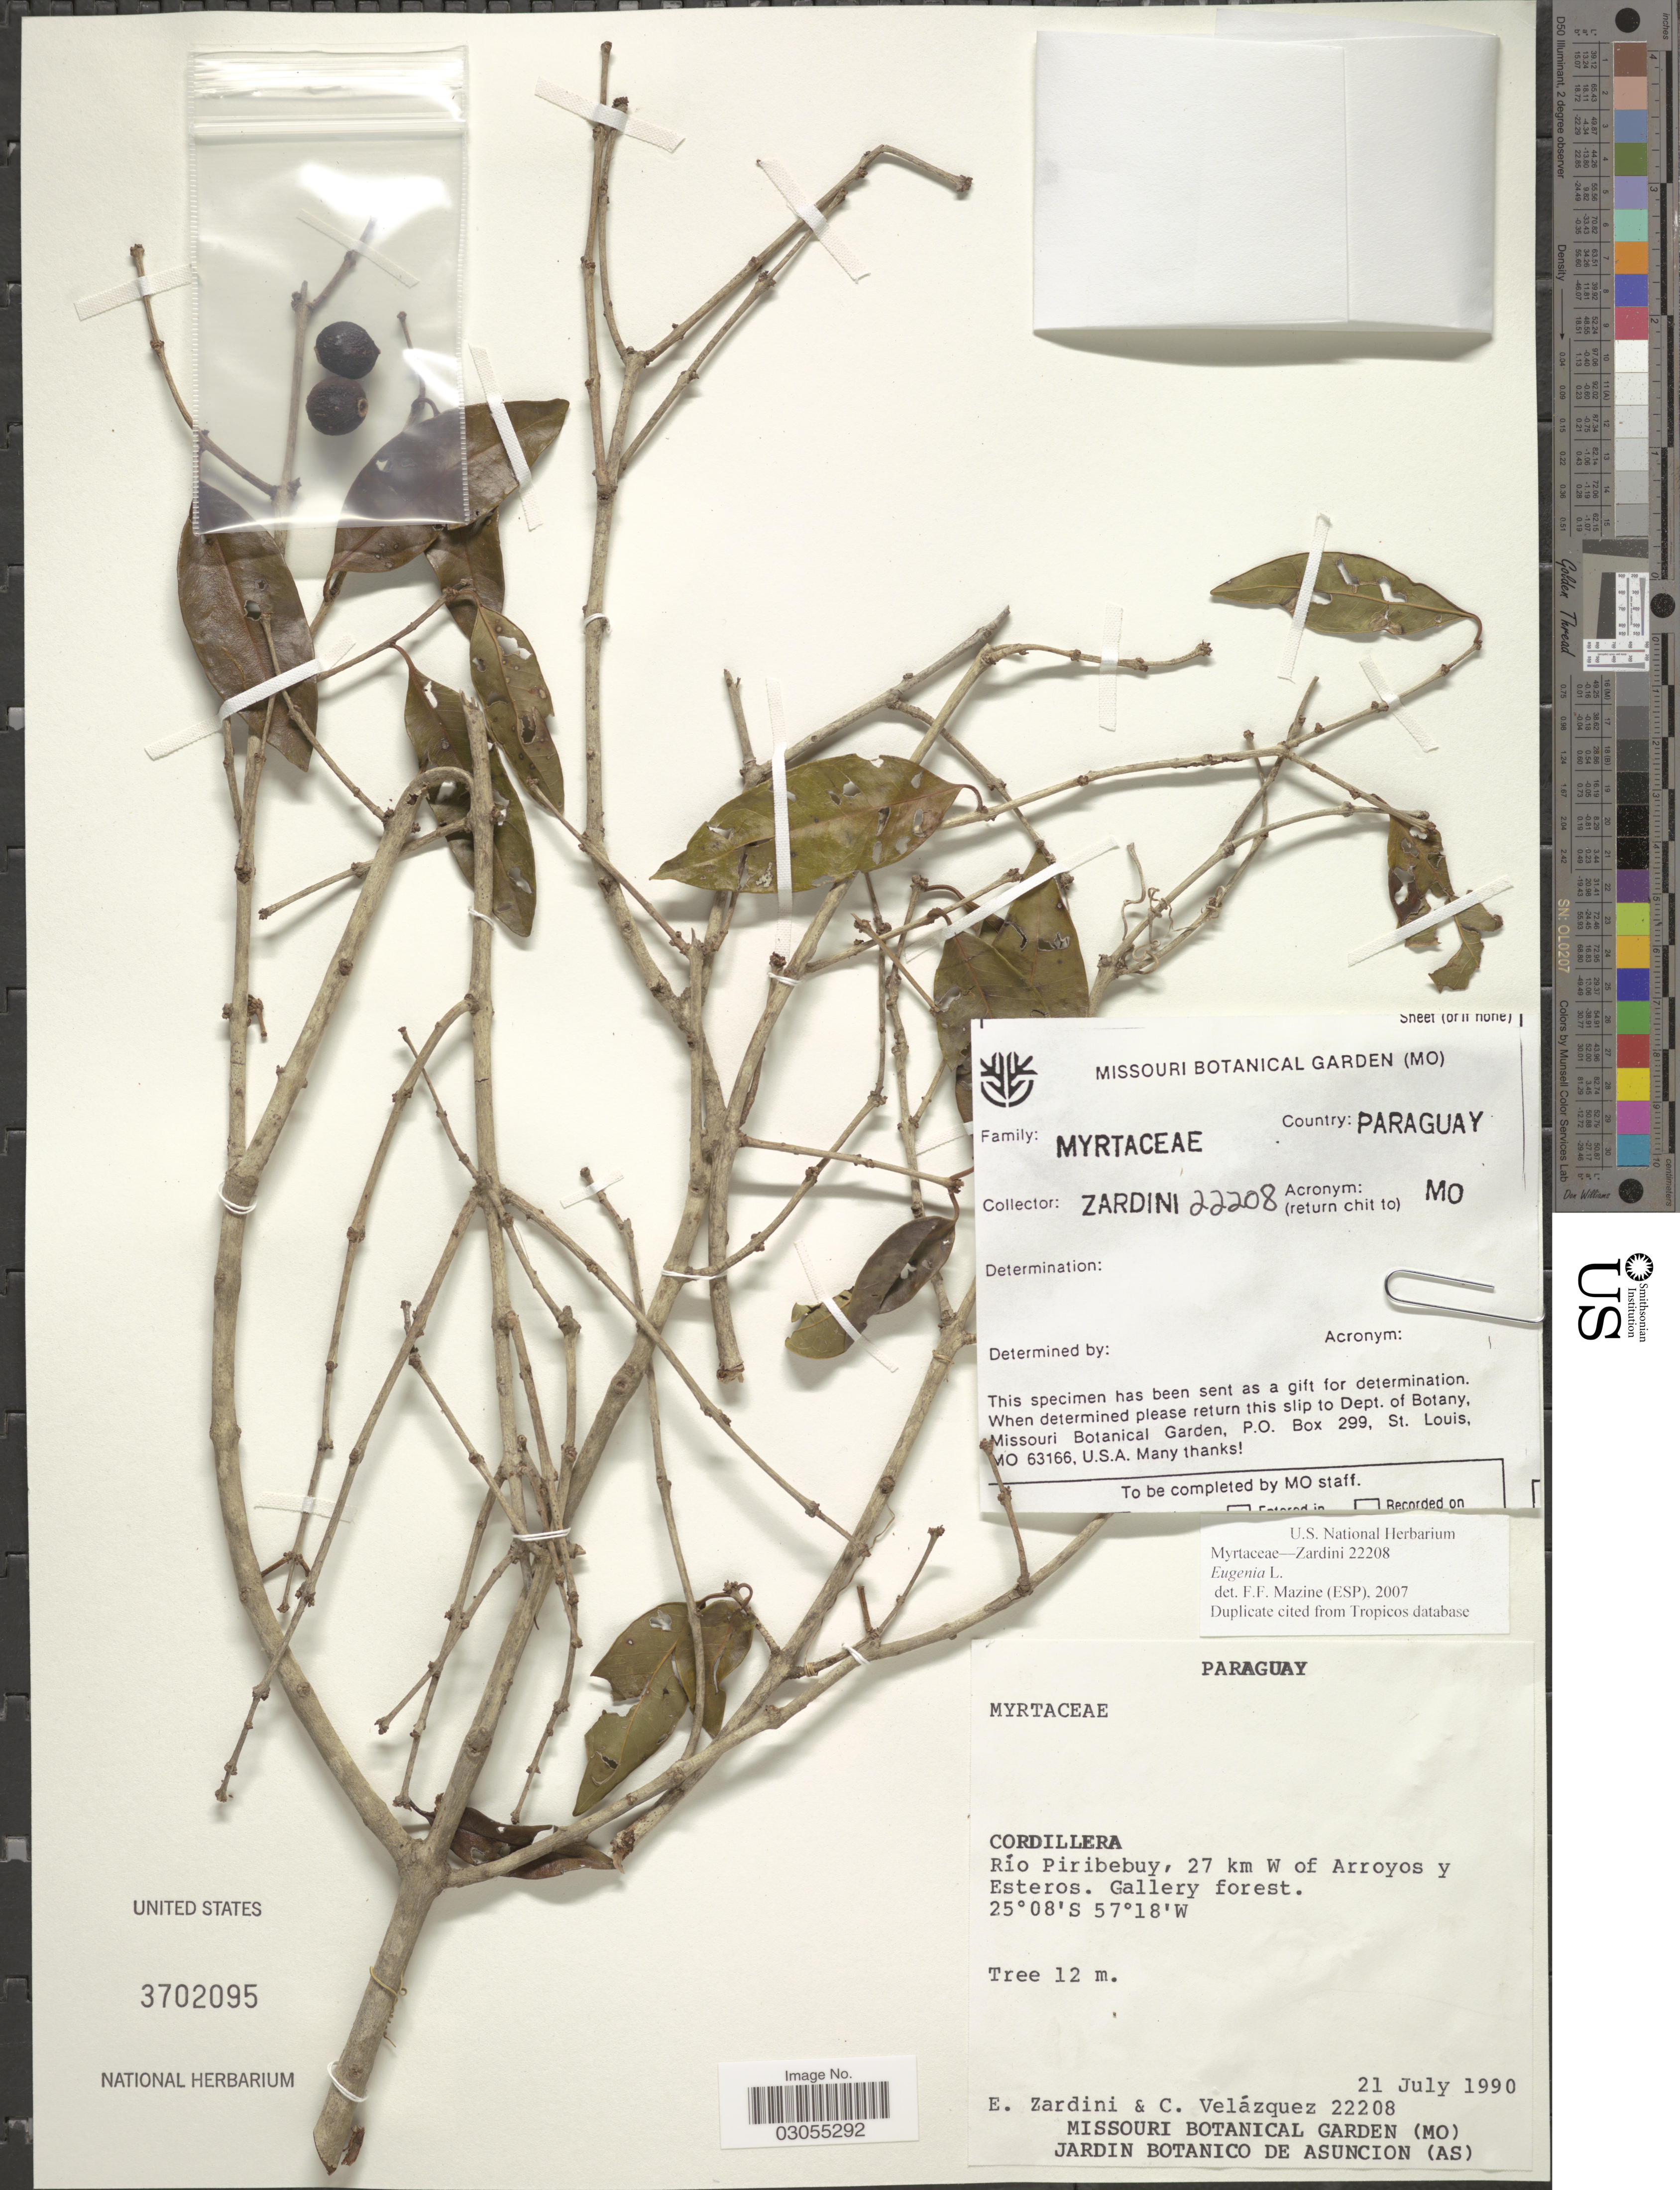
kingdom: Plantae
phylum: Tracheophyta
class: Magnoliopsida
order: Myrtales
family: Myrtaceae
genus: Eugenia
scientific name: Eugenia sp.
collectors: E. Zardini & C. Velázquez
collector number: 22208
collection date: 1990-07-21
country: Paraguay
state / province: Cordillera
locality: Río Piribebuy, 27 km W of Arroyos y Esteros.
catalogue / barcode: US 3702095